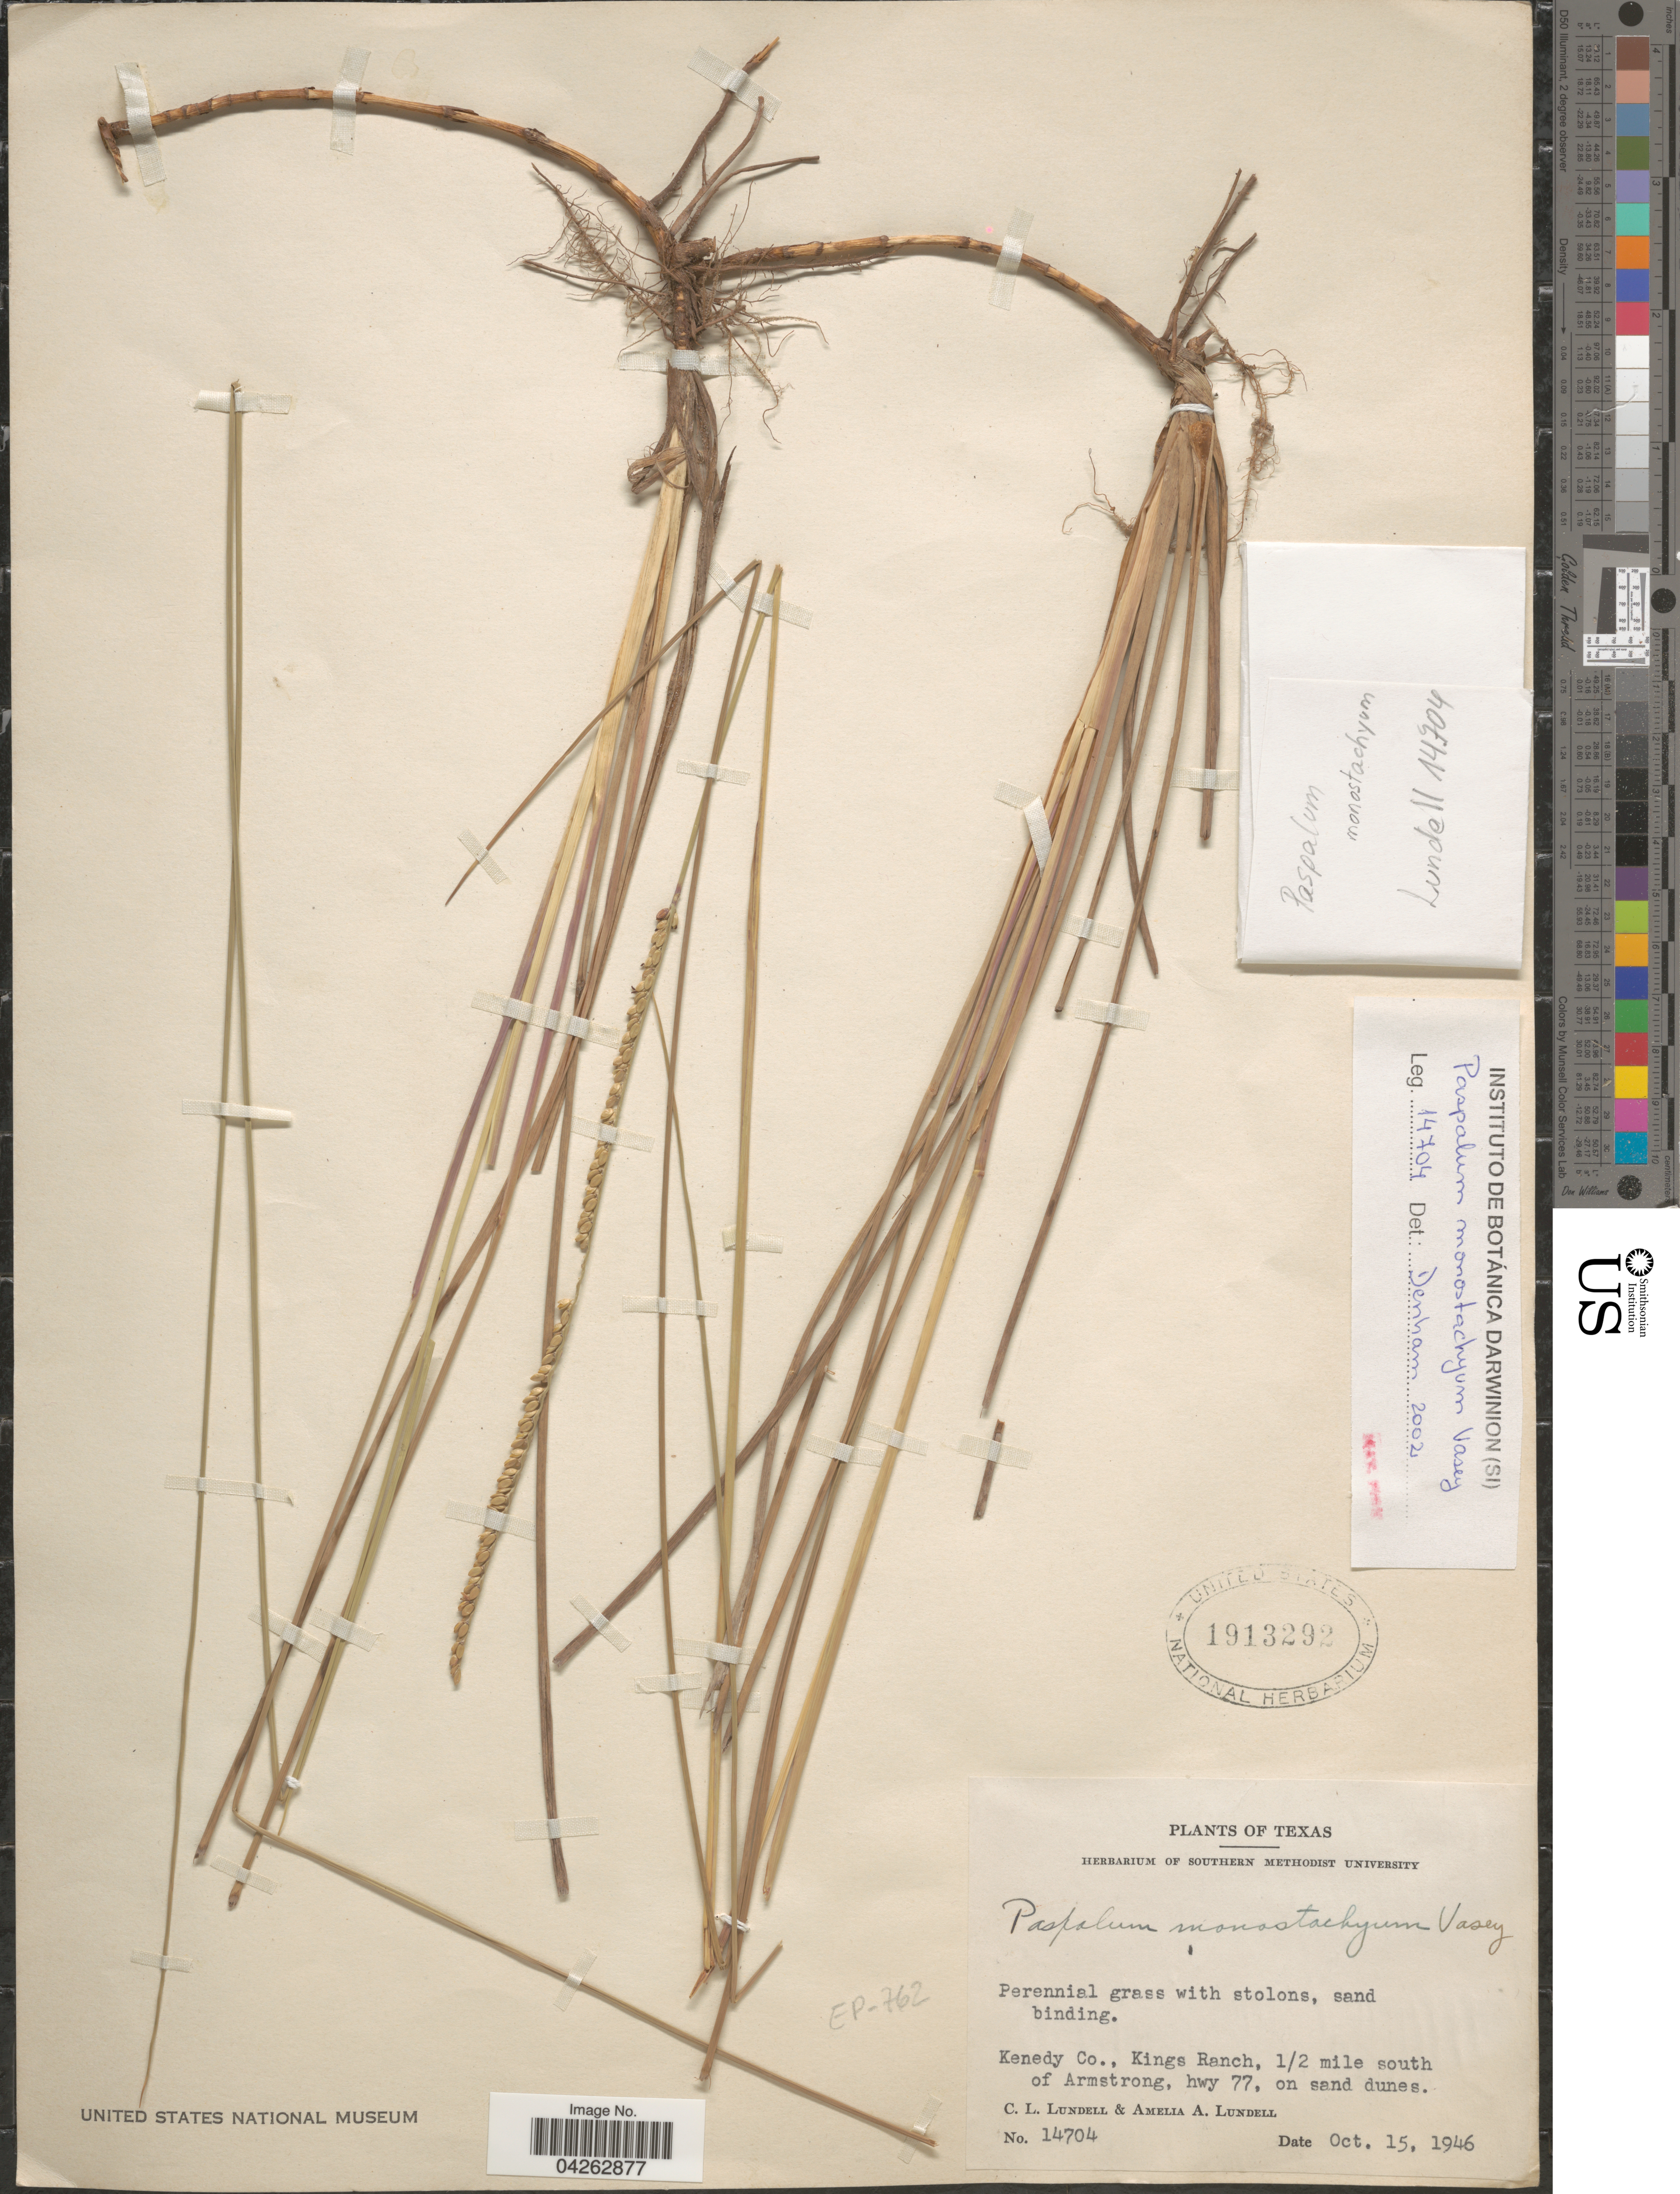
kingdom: Plantae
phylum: Tracheophyta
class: Liliopsida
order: Poales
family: Poaceae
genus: Paspalum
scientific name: Paspalum monostachyum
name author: Vasey ex Chapm.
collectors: C. L. Lundell & A. A. Lundell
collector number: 14704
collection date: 1946-10-15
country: United States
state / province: Texas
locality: Kenedy Co., Kings Ranch, 1/2 mile south of Armstrong, hwy 77.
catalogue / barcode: US 1913292